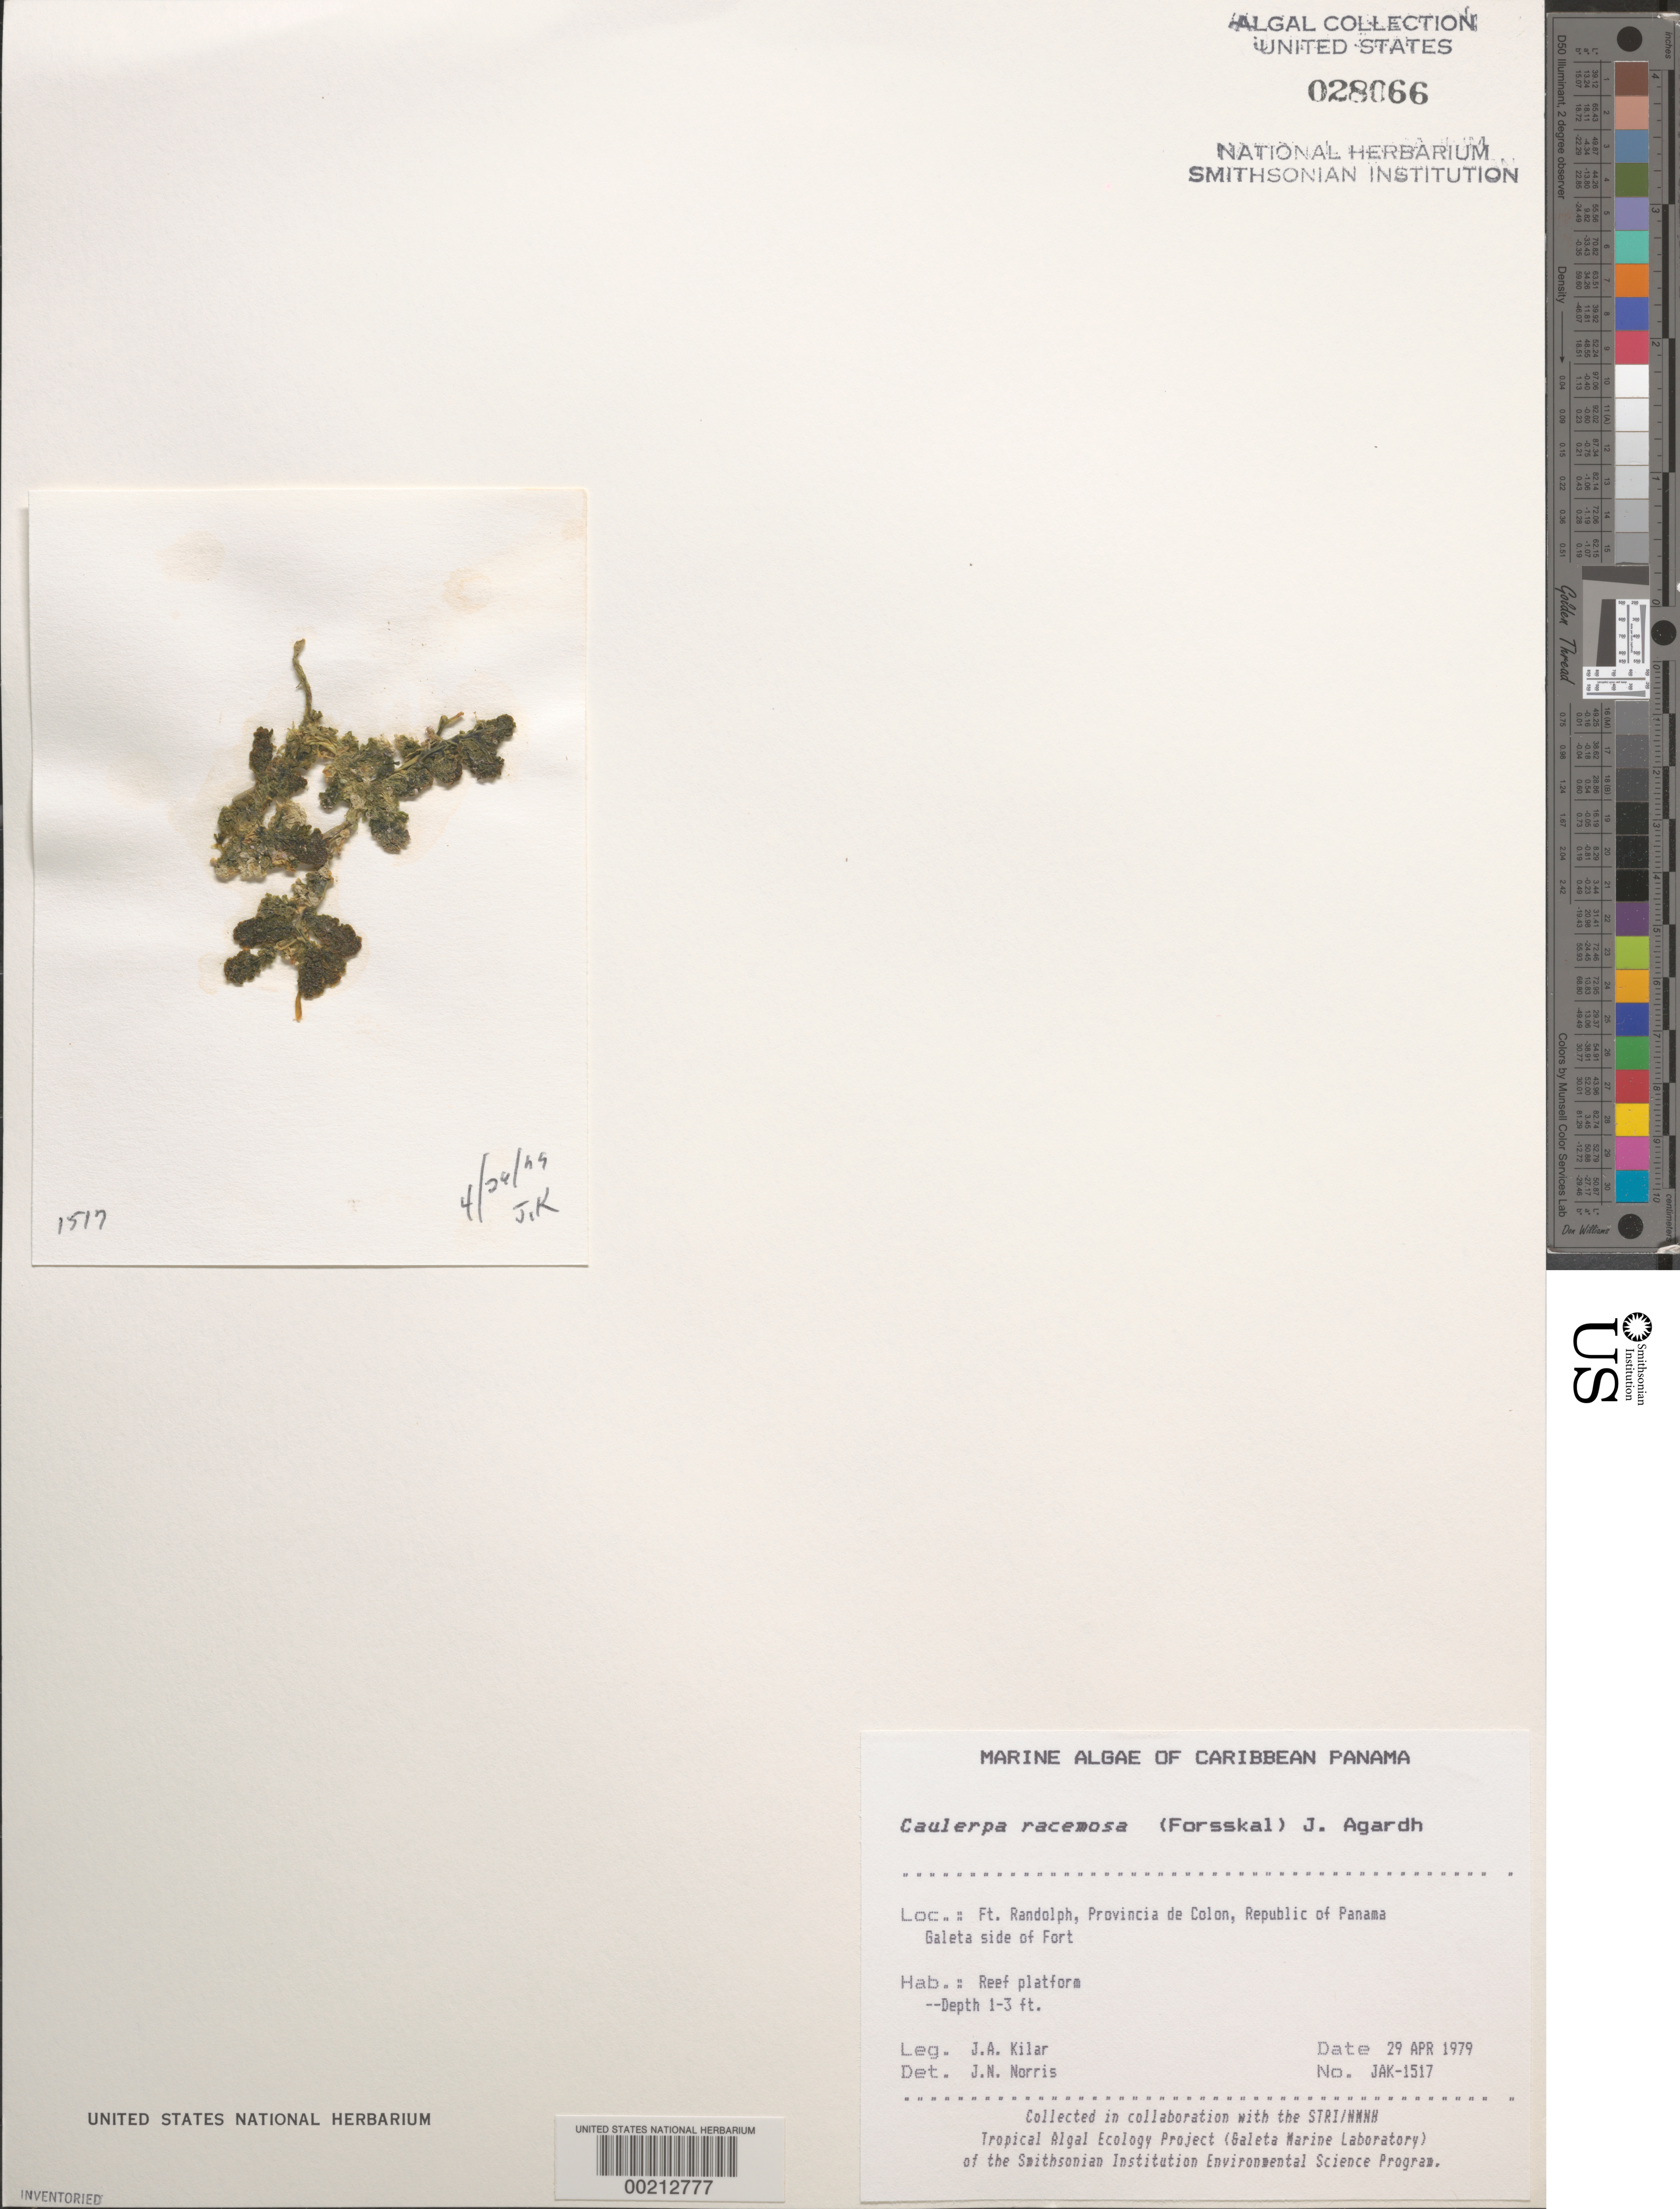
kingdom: Plantae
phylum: Chlorophyta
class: Ulvophyceae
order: Bryopsidales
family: Caulerpaceae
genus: Caulerpa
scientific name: Caulerpa racemosa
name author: (Forssk.) J. Agardh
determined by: Norris, James N.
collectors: J. A. Kilar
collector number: JAK-1517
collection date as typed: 29 Apr 1979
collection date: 1979-04-29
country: Panama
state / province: Colón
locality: Fort Randolph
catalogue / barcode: US 28066